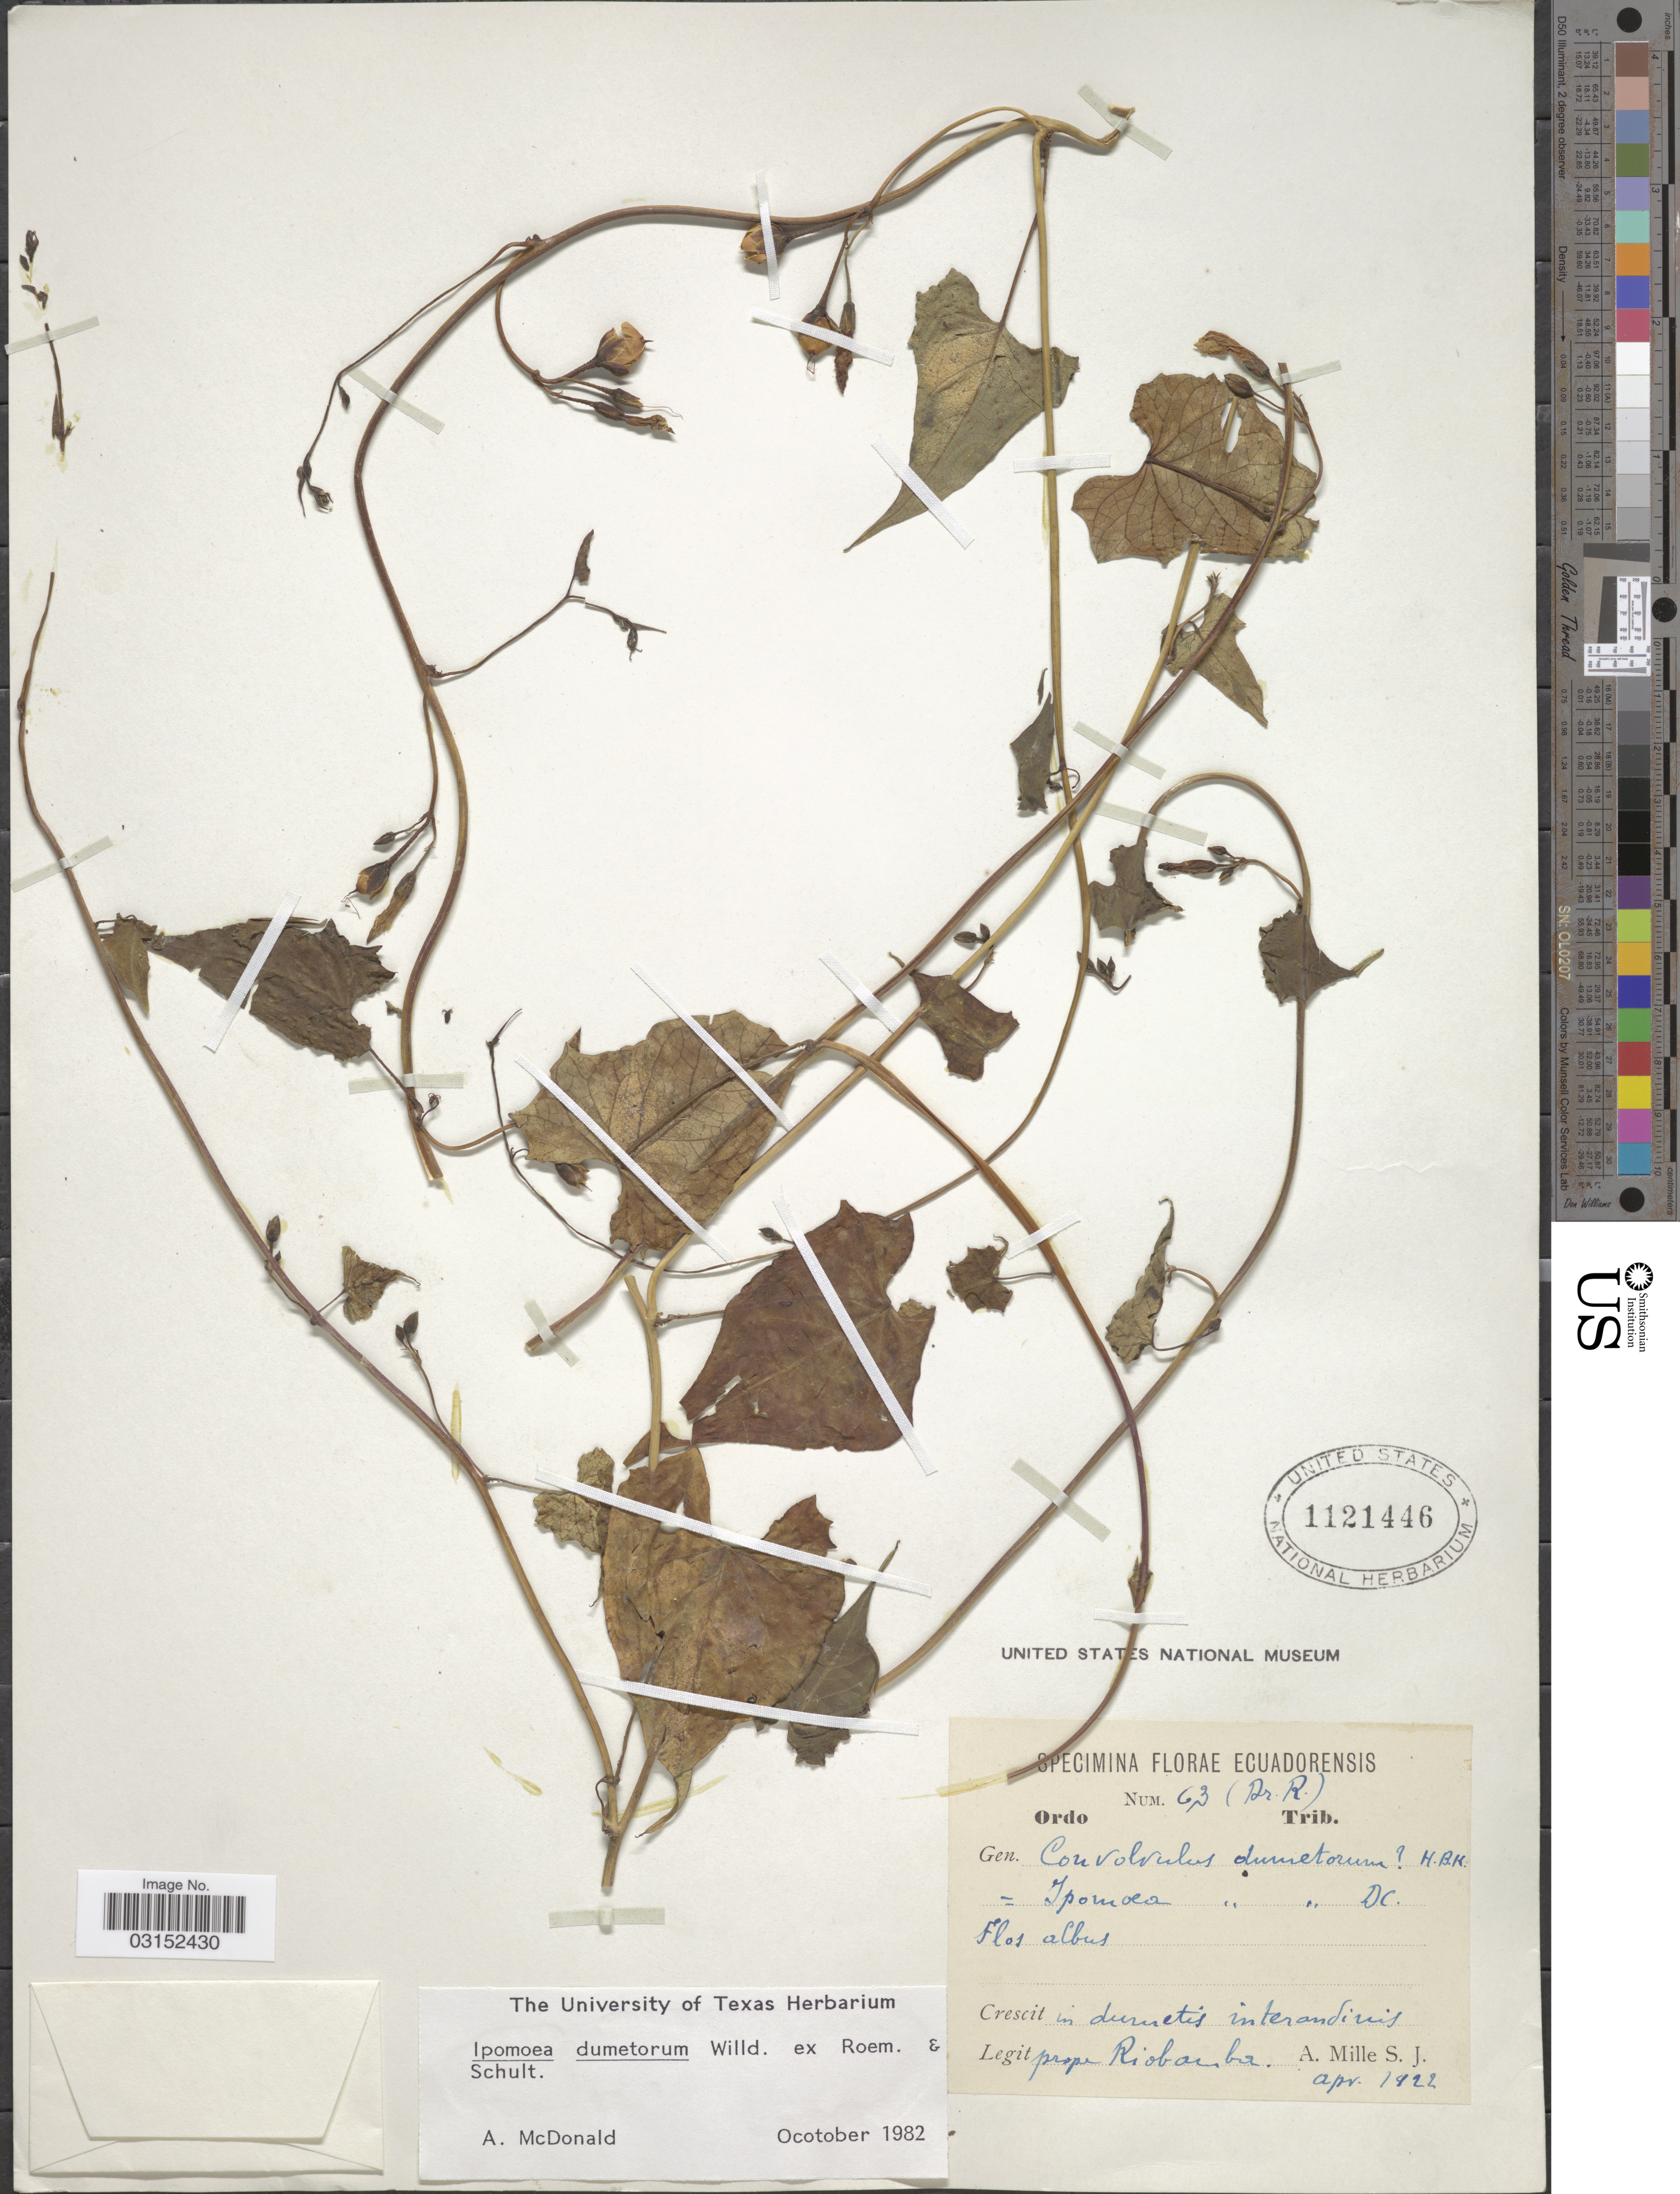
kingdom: Plantae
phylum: Tracheophyta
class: Magnoliopsida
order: Solanales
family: Convolvulaceae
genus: Ipomoea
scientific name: Ipomoea dumetorum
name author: Willd.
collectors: A. Mille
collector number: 63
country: Ecuador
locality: Prope Riobamba.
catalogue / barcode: US 1121446